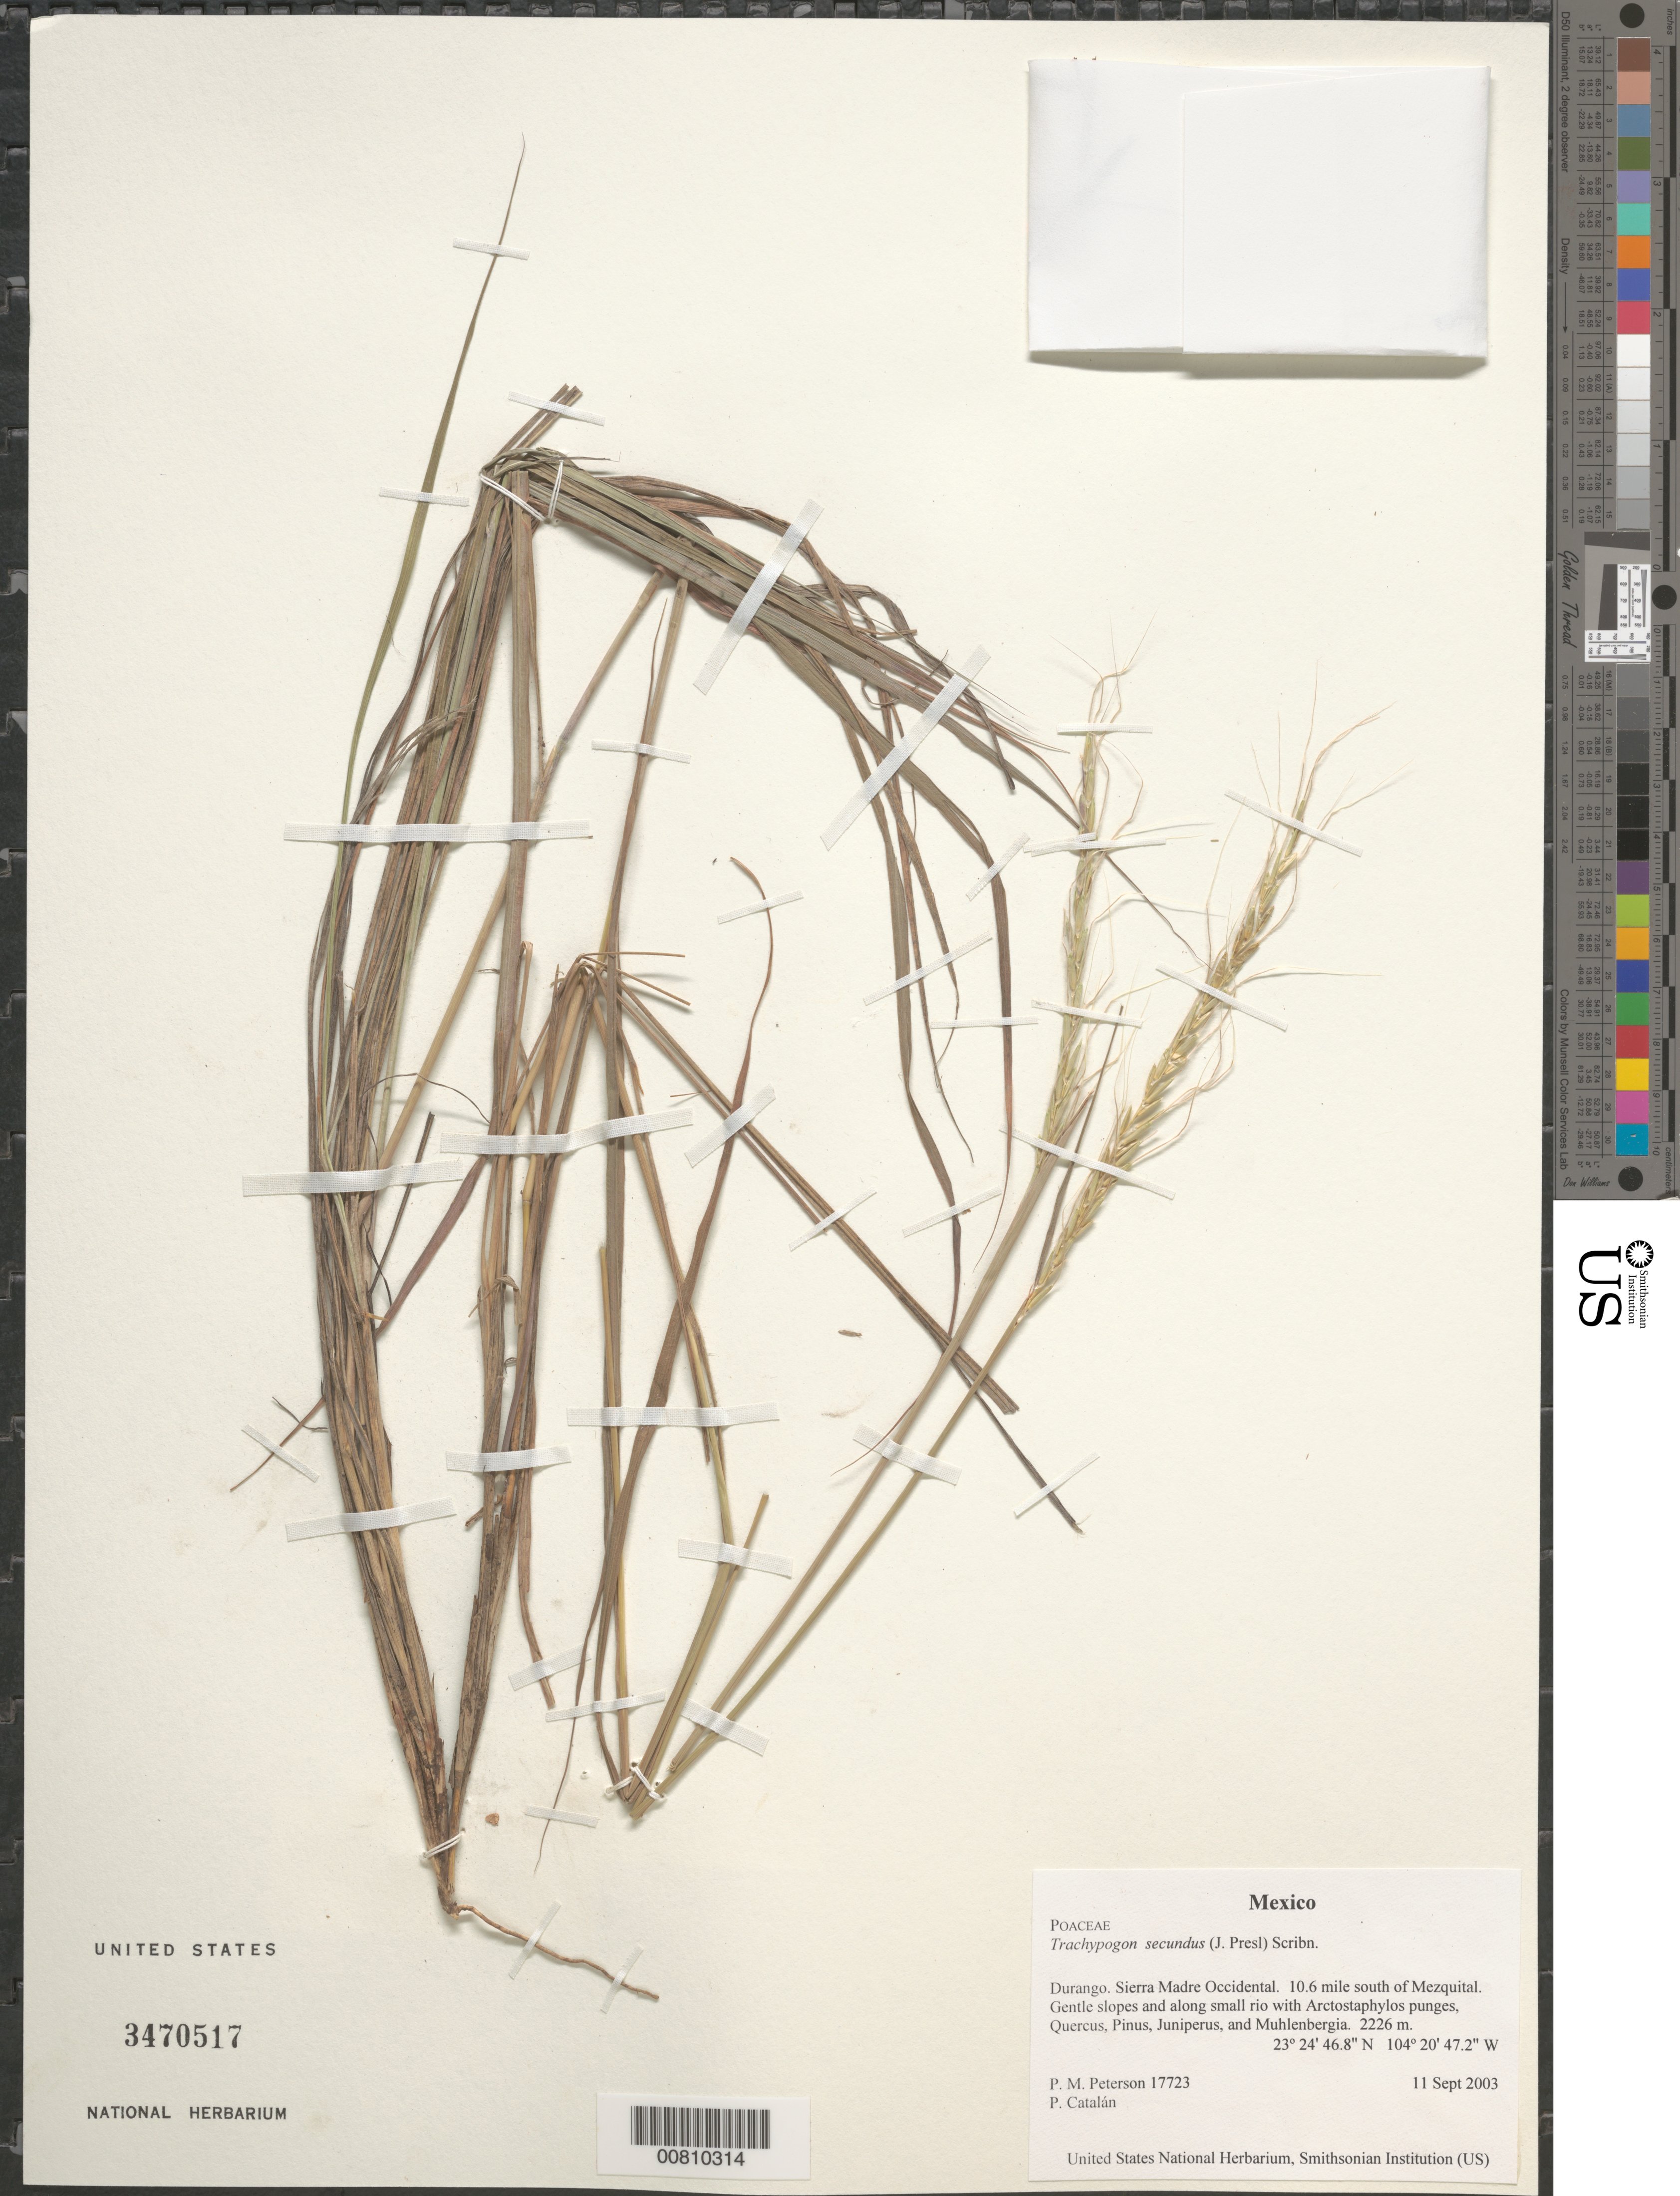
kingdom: Plantae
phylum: Tracheophyta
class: Liliopsida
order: Poales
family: Poaceae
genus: Trachypogon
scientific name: Trachypogon secundus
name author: (J. Presl) Scribn.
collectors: P. M. Peterson & F. Sánchez Alvarado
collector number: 17723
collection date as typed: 11 Sep 2003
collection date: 2003-09-11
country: Mexico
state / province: Durango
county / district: Sierra Madre Occidental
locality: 10.6 mile south of Mezquital. Gentle slopes and along small rio with Arctostaphylos punges, Quercus, Pinus, Juniperus, and Muhlenbergia.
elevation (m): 2226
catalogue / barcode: US 3470517